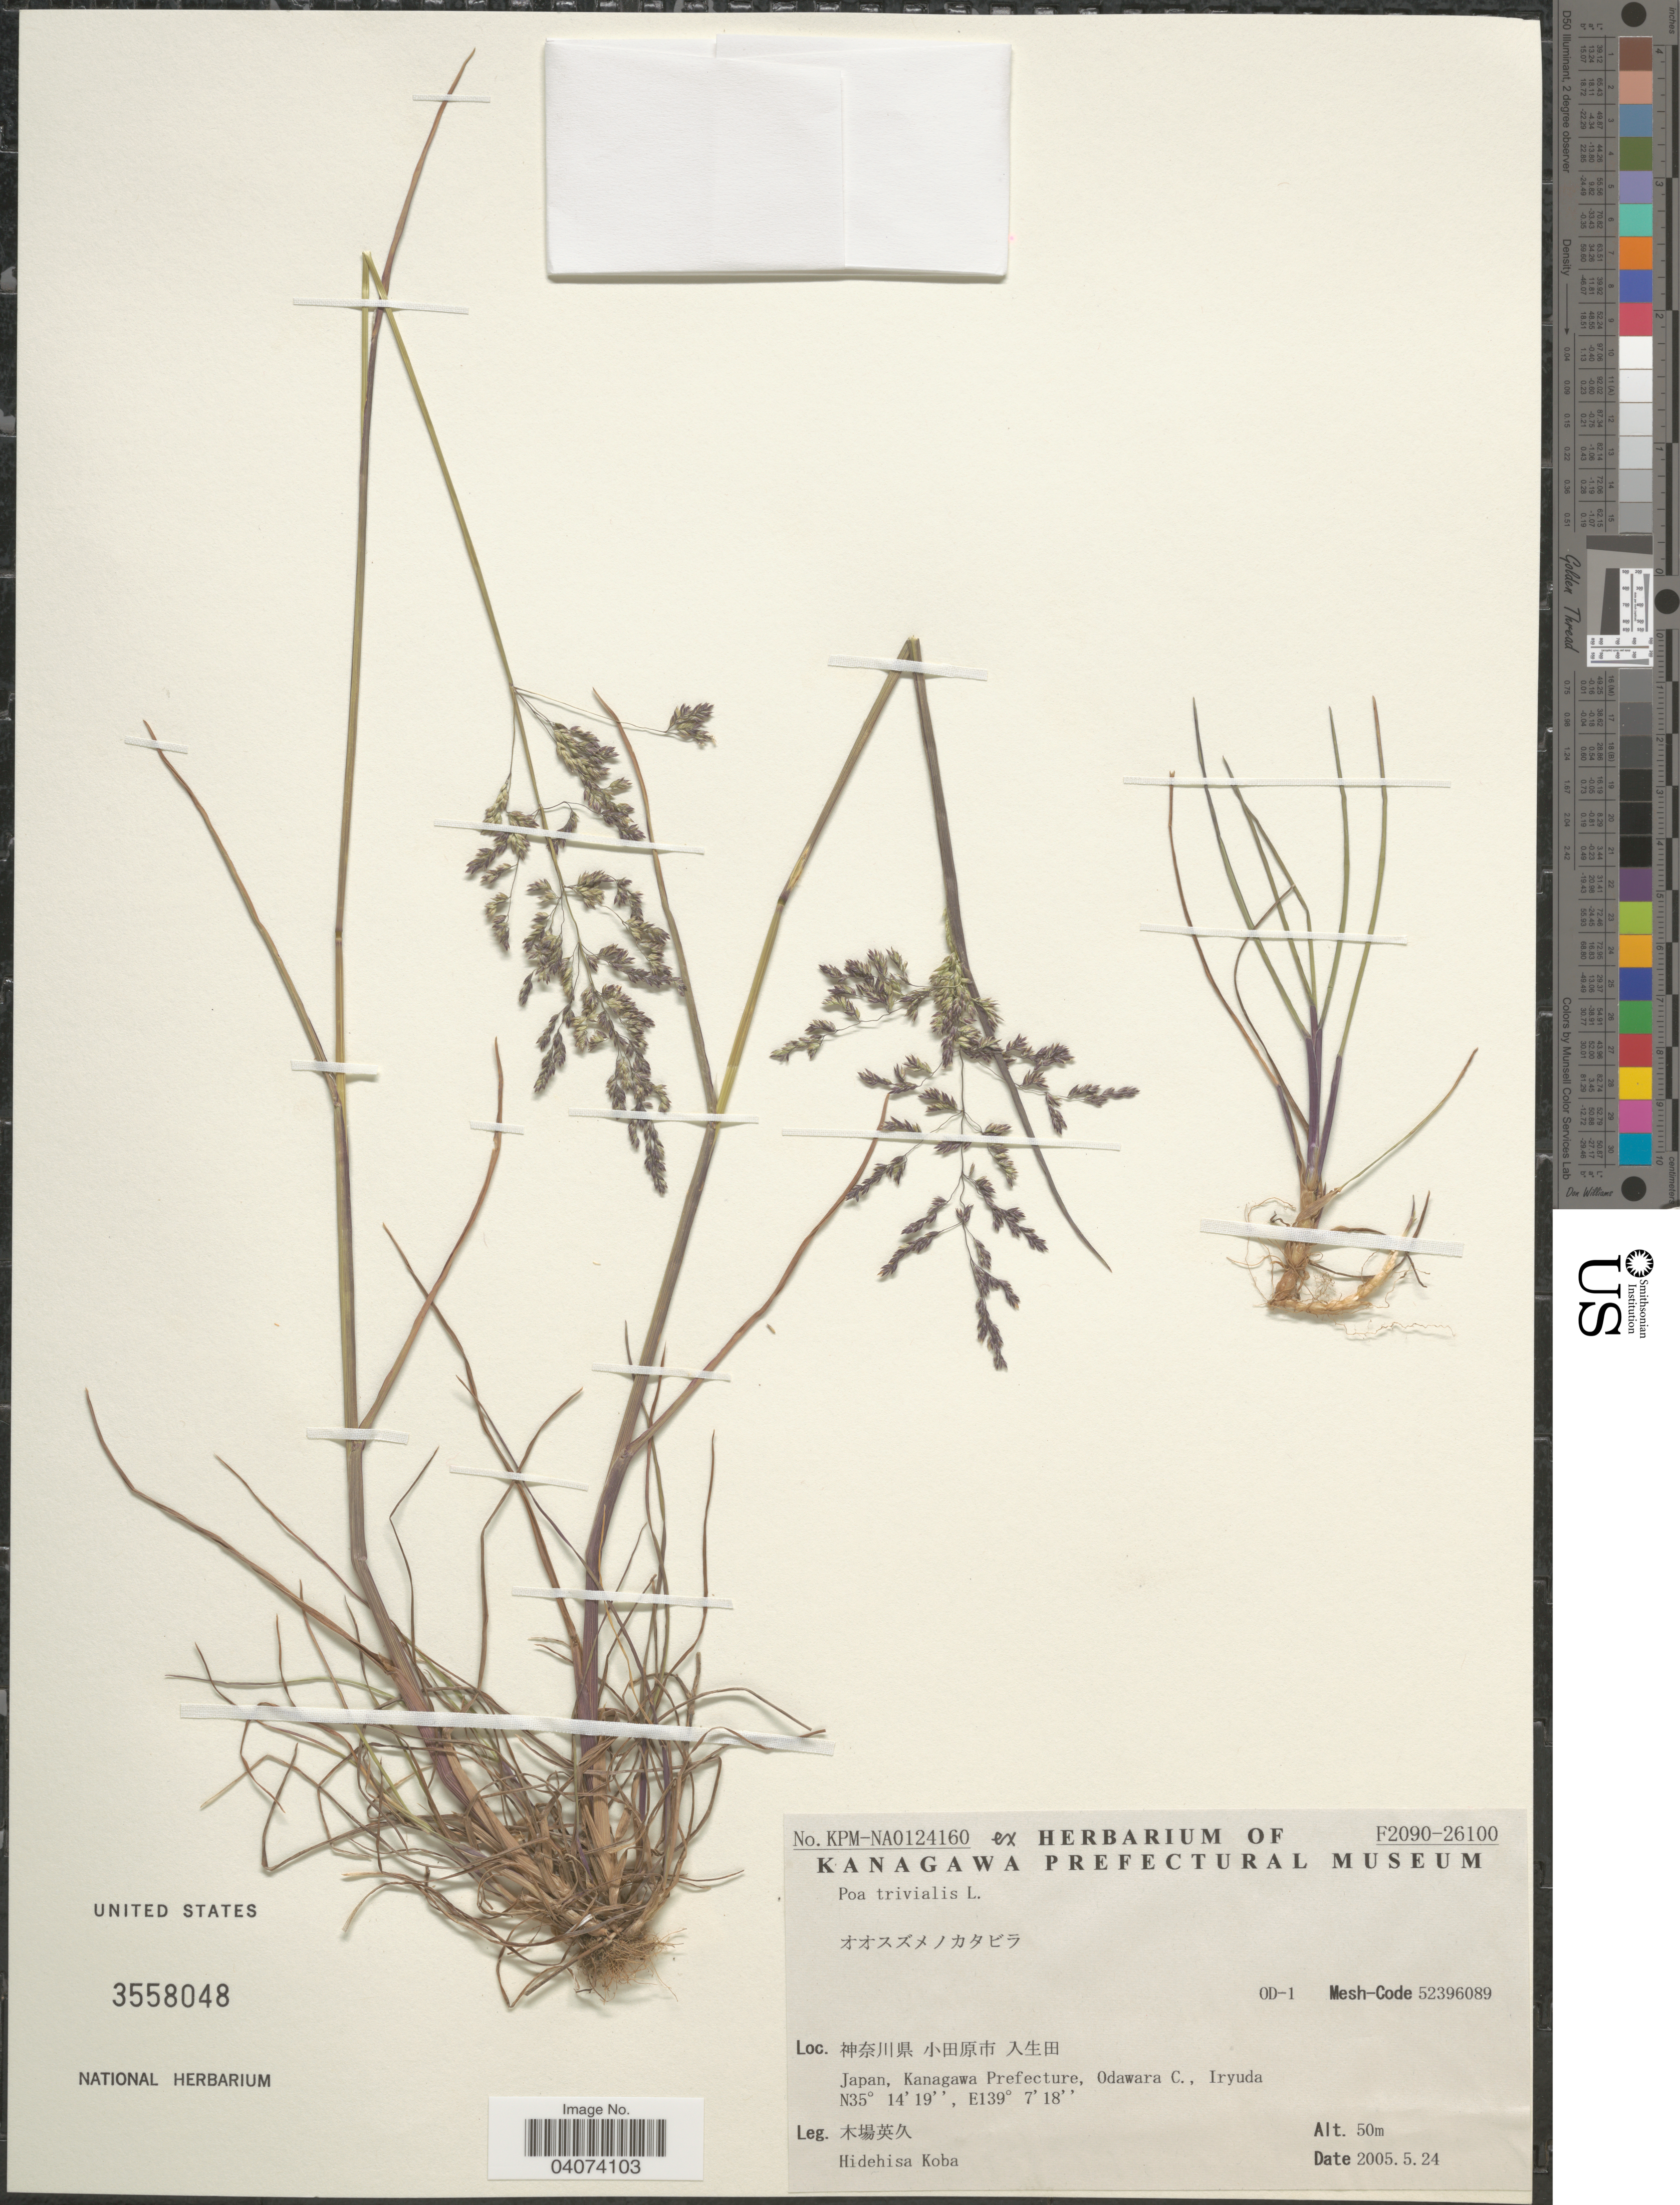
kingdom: Plantae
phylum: Tracheophyta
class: Liliopsida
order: Poales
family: Poaceae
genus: Poa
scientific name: Poa trivialis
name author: L.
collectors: H. Koba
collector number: KPM-NA0124160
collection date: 2005-05-24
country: Japan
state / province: Kanagawa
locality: Kanagawa Prefecture, Odawara C., Iryuda.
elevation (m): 50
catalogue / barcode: US 3558048